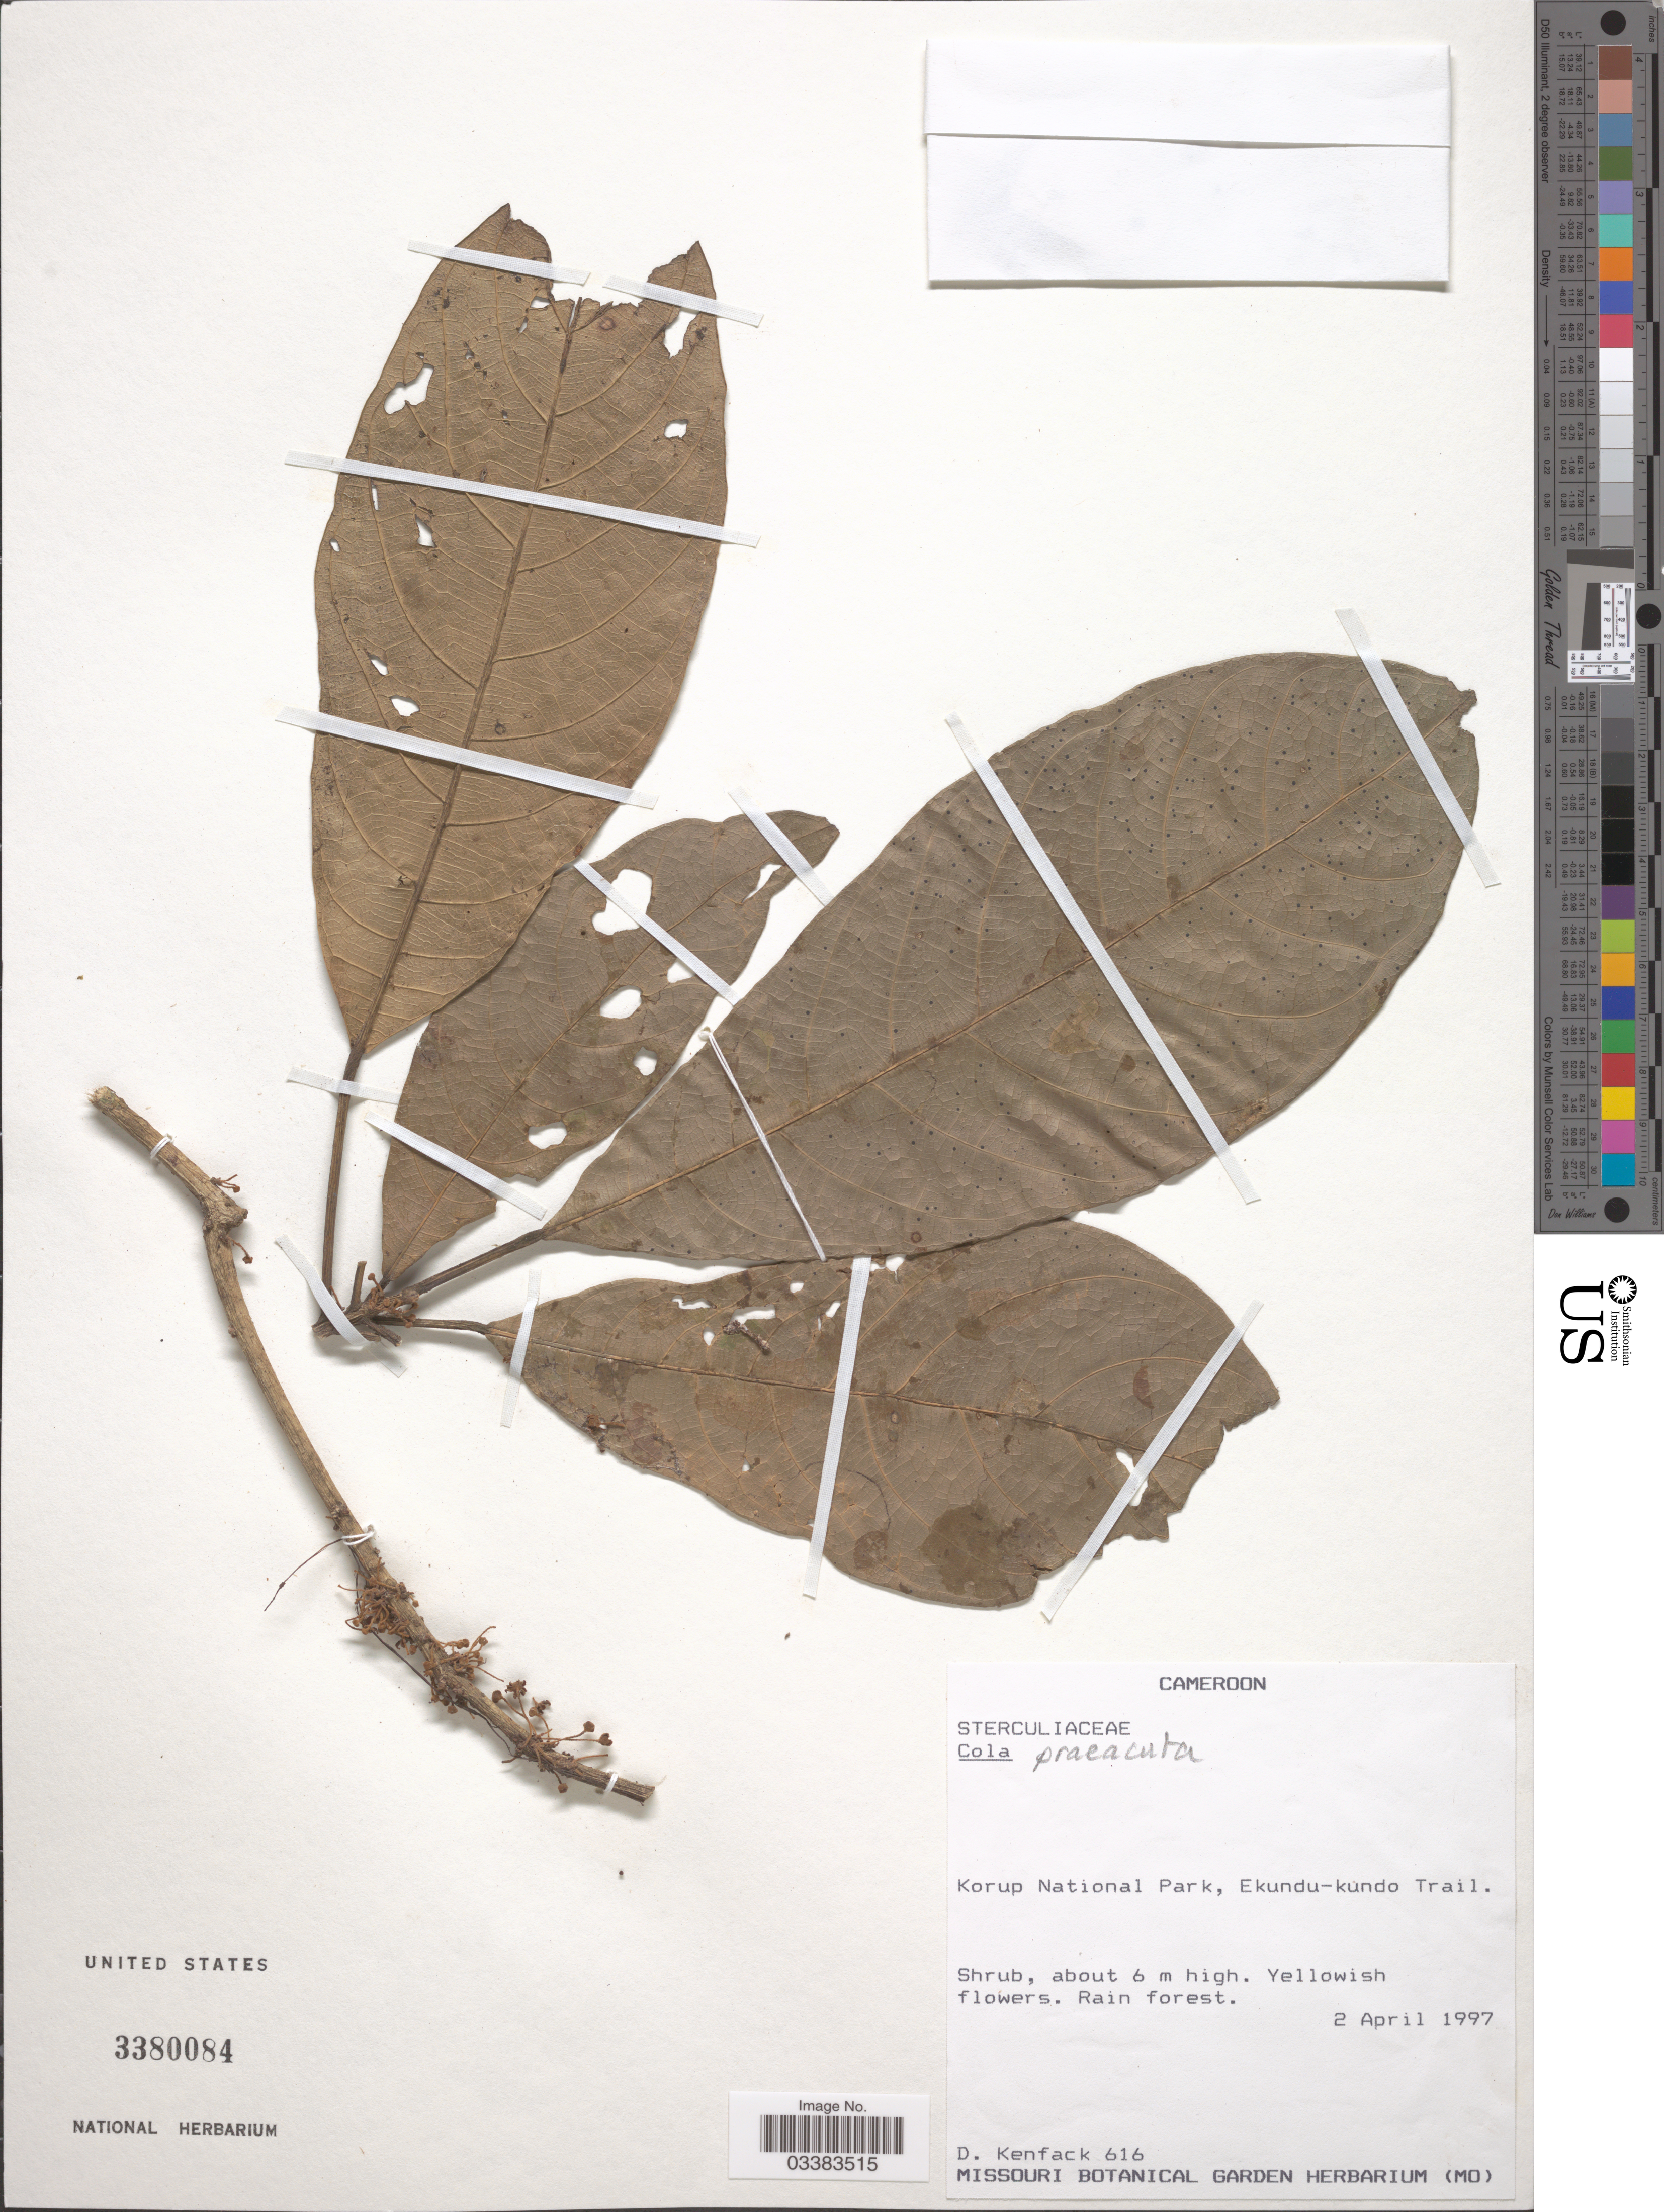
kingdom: Plantae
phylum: Tracheophyta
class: Magnoliopsida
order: Malvales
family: Malvaceae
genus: Cola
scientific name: Cola sp.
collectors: D. Kenfack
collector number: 616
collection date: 1997-04-02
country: Cameroon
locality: Korup National Park, Ekundu-kundo Trail.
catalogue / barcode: US 3380084